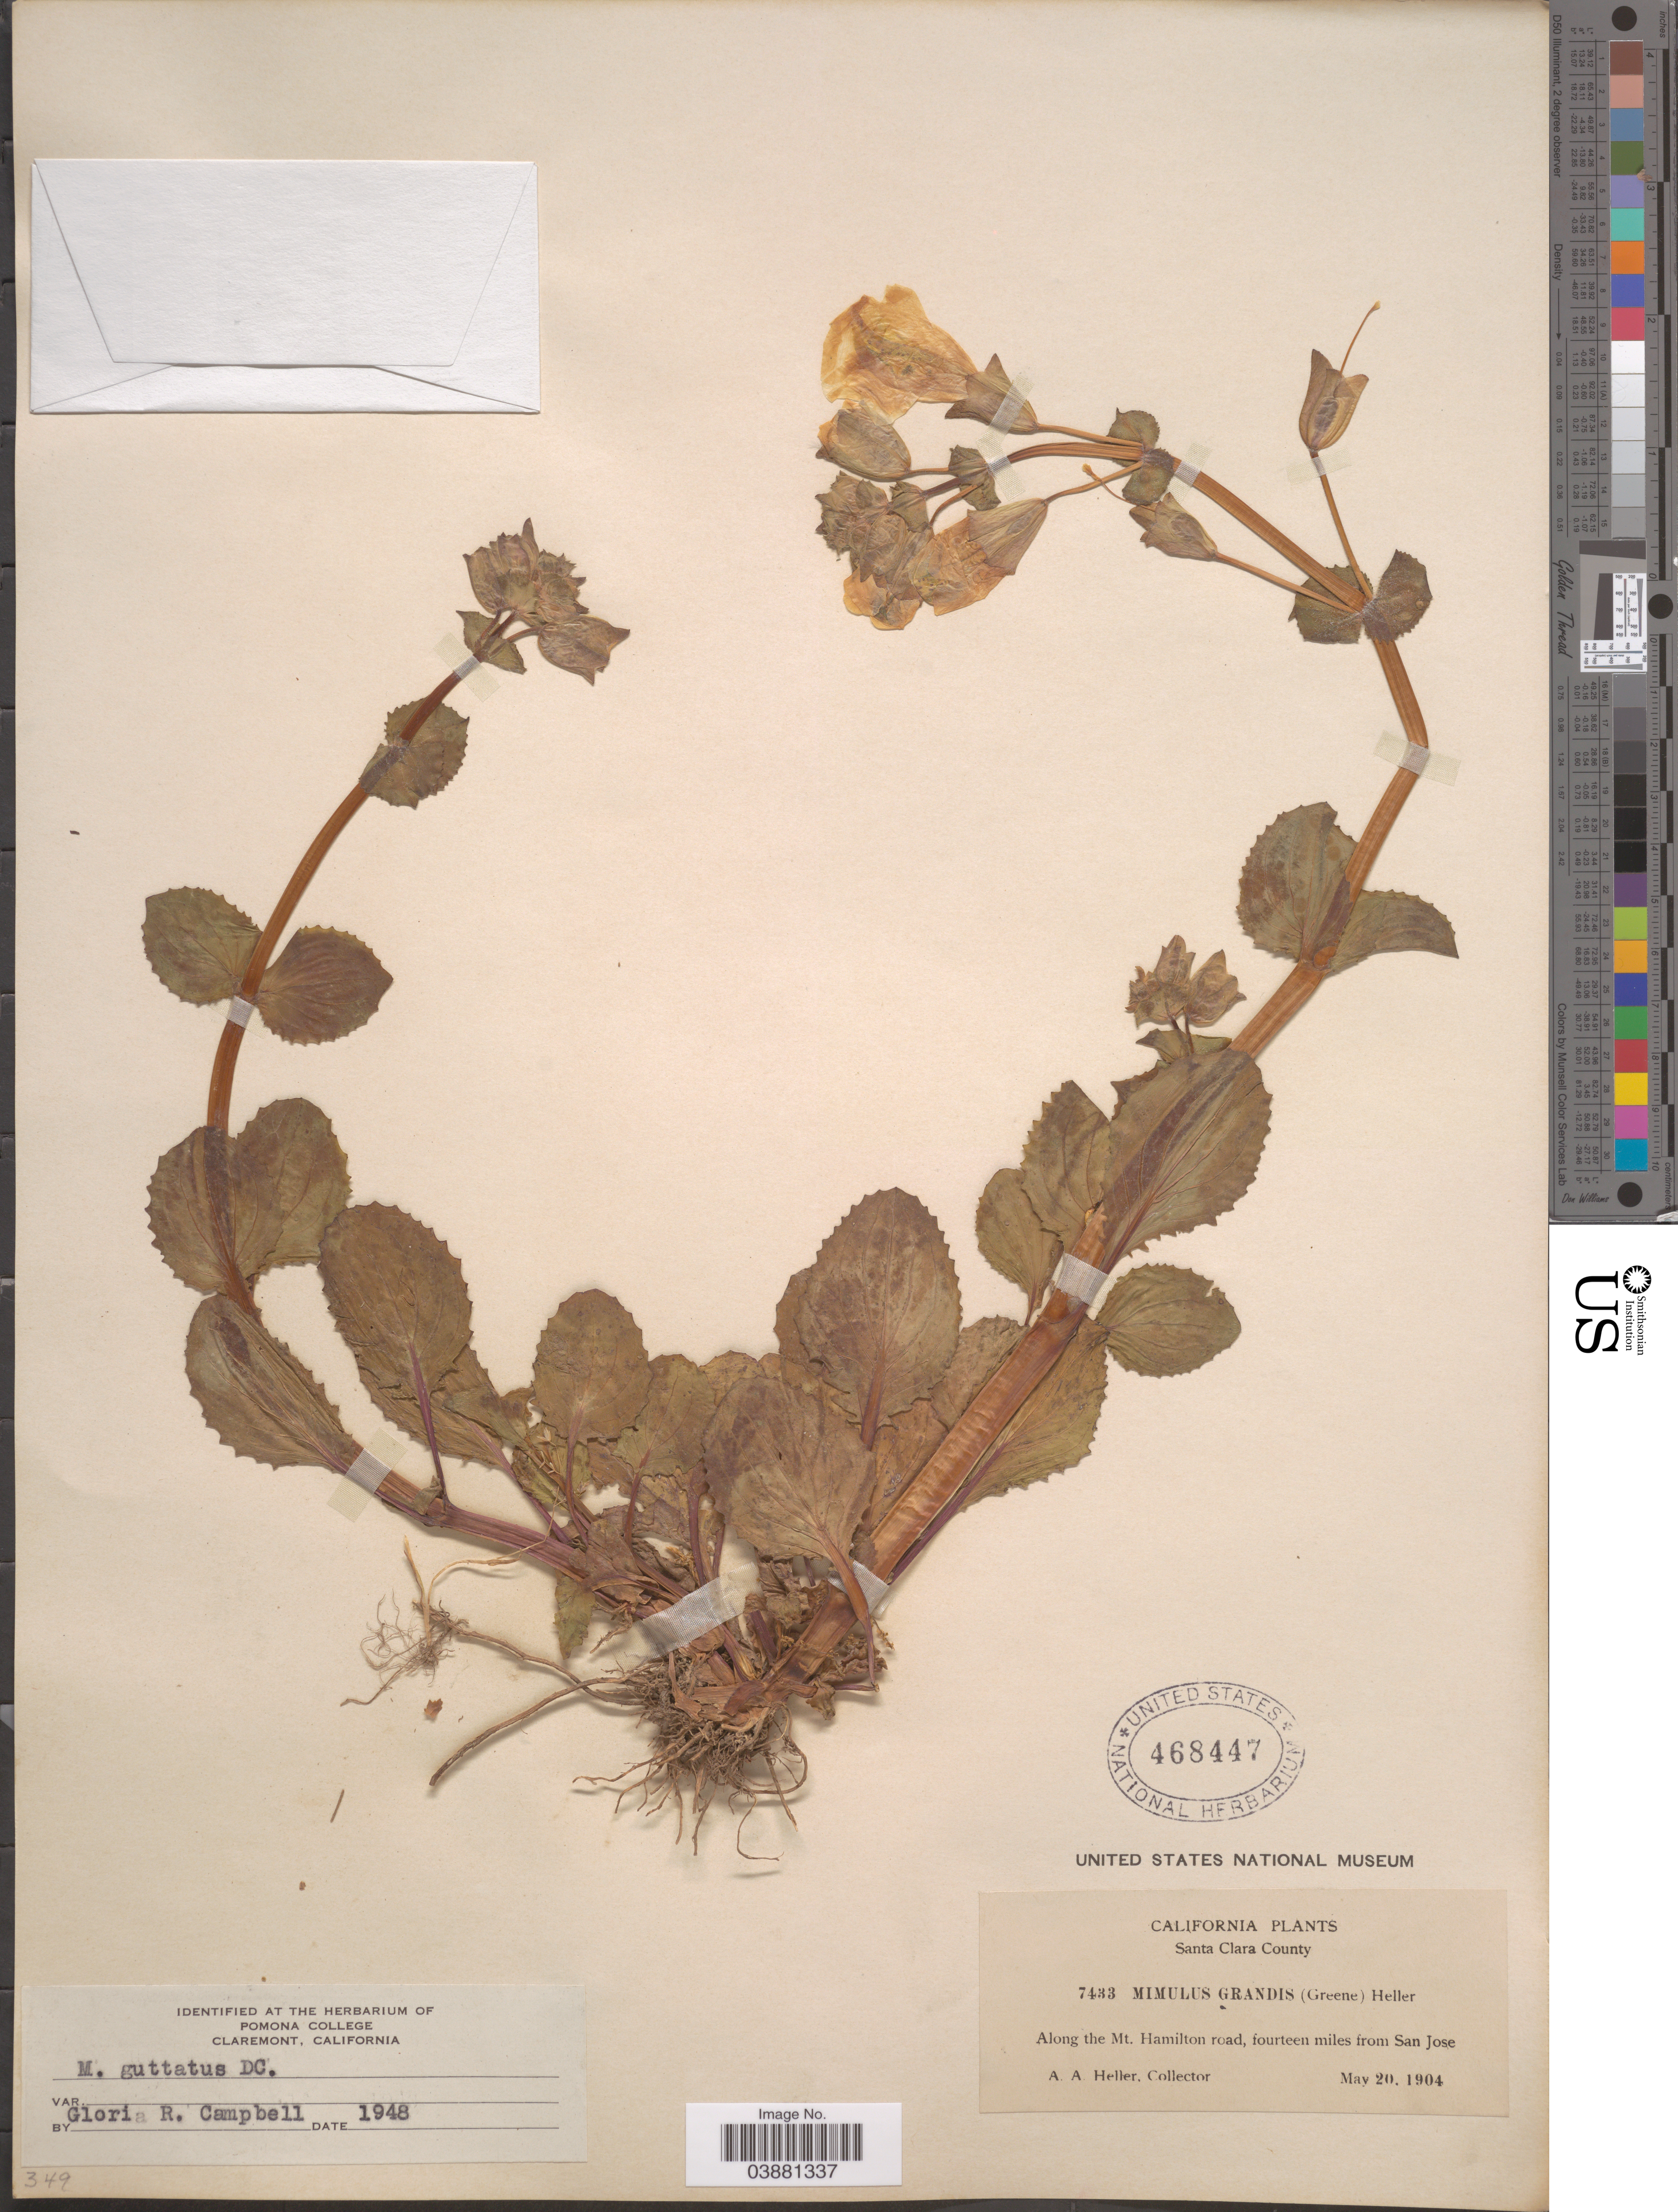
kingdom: Plantae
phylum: Tracheophyta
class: Magnoliopsida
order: Lamiales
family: Phrymaceae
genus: Mimulus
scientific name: Mimulus guttatus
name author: DC.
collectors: A. A. Heller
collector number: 7433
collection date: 1904-05-20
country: United States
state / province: California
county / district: Santa Clara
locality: Santa Clara County. Along the Mt. Hamilton road, fourteen miles from San Jose.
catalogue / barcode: US 468447